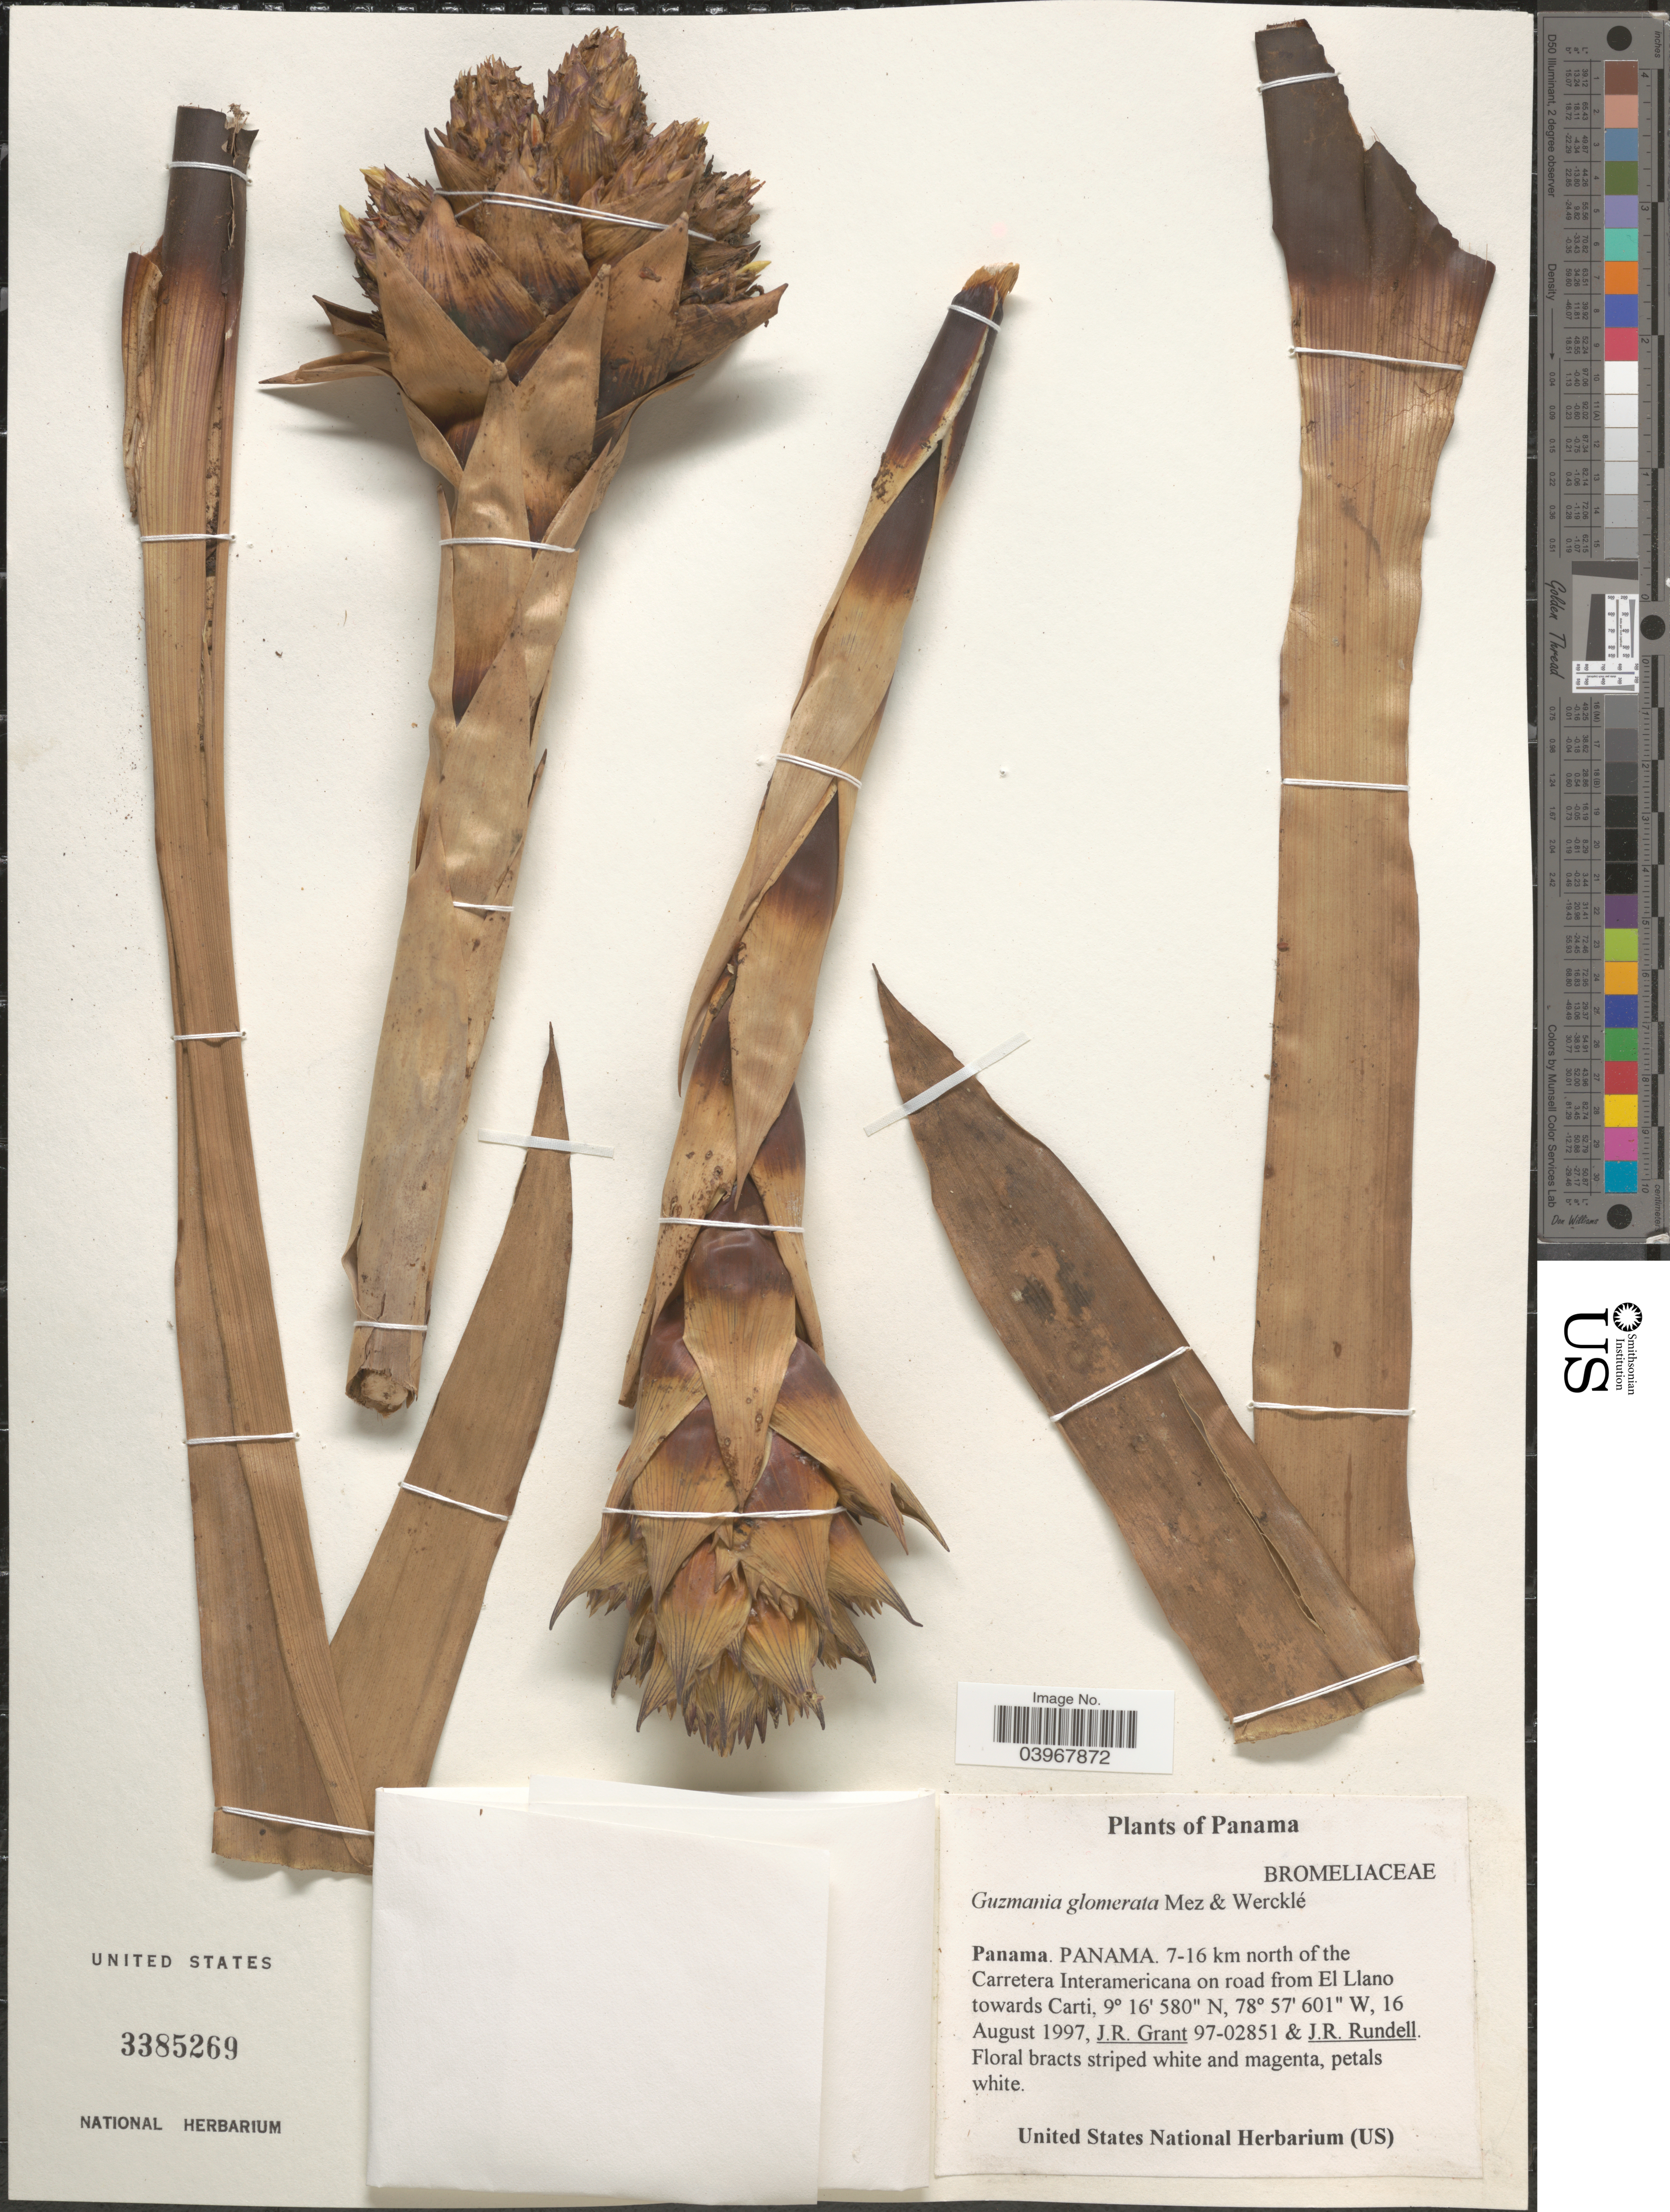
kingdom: Plantae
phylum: Tracheophyta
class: Liliopsida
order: Poales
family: Bromeliaceae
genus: Guzmania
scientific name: Guzmania glomerata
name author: Mez & Mez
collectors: J. Grant & J. R. Rundell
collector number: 97-02851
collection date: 1997-08-16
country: Panama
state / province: Panamá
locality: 7-16 km north of the Carretera Interamericana on road from El Llano towards Carti.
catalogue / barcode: US 3385269